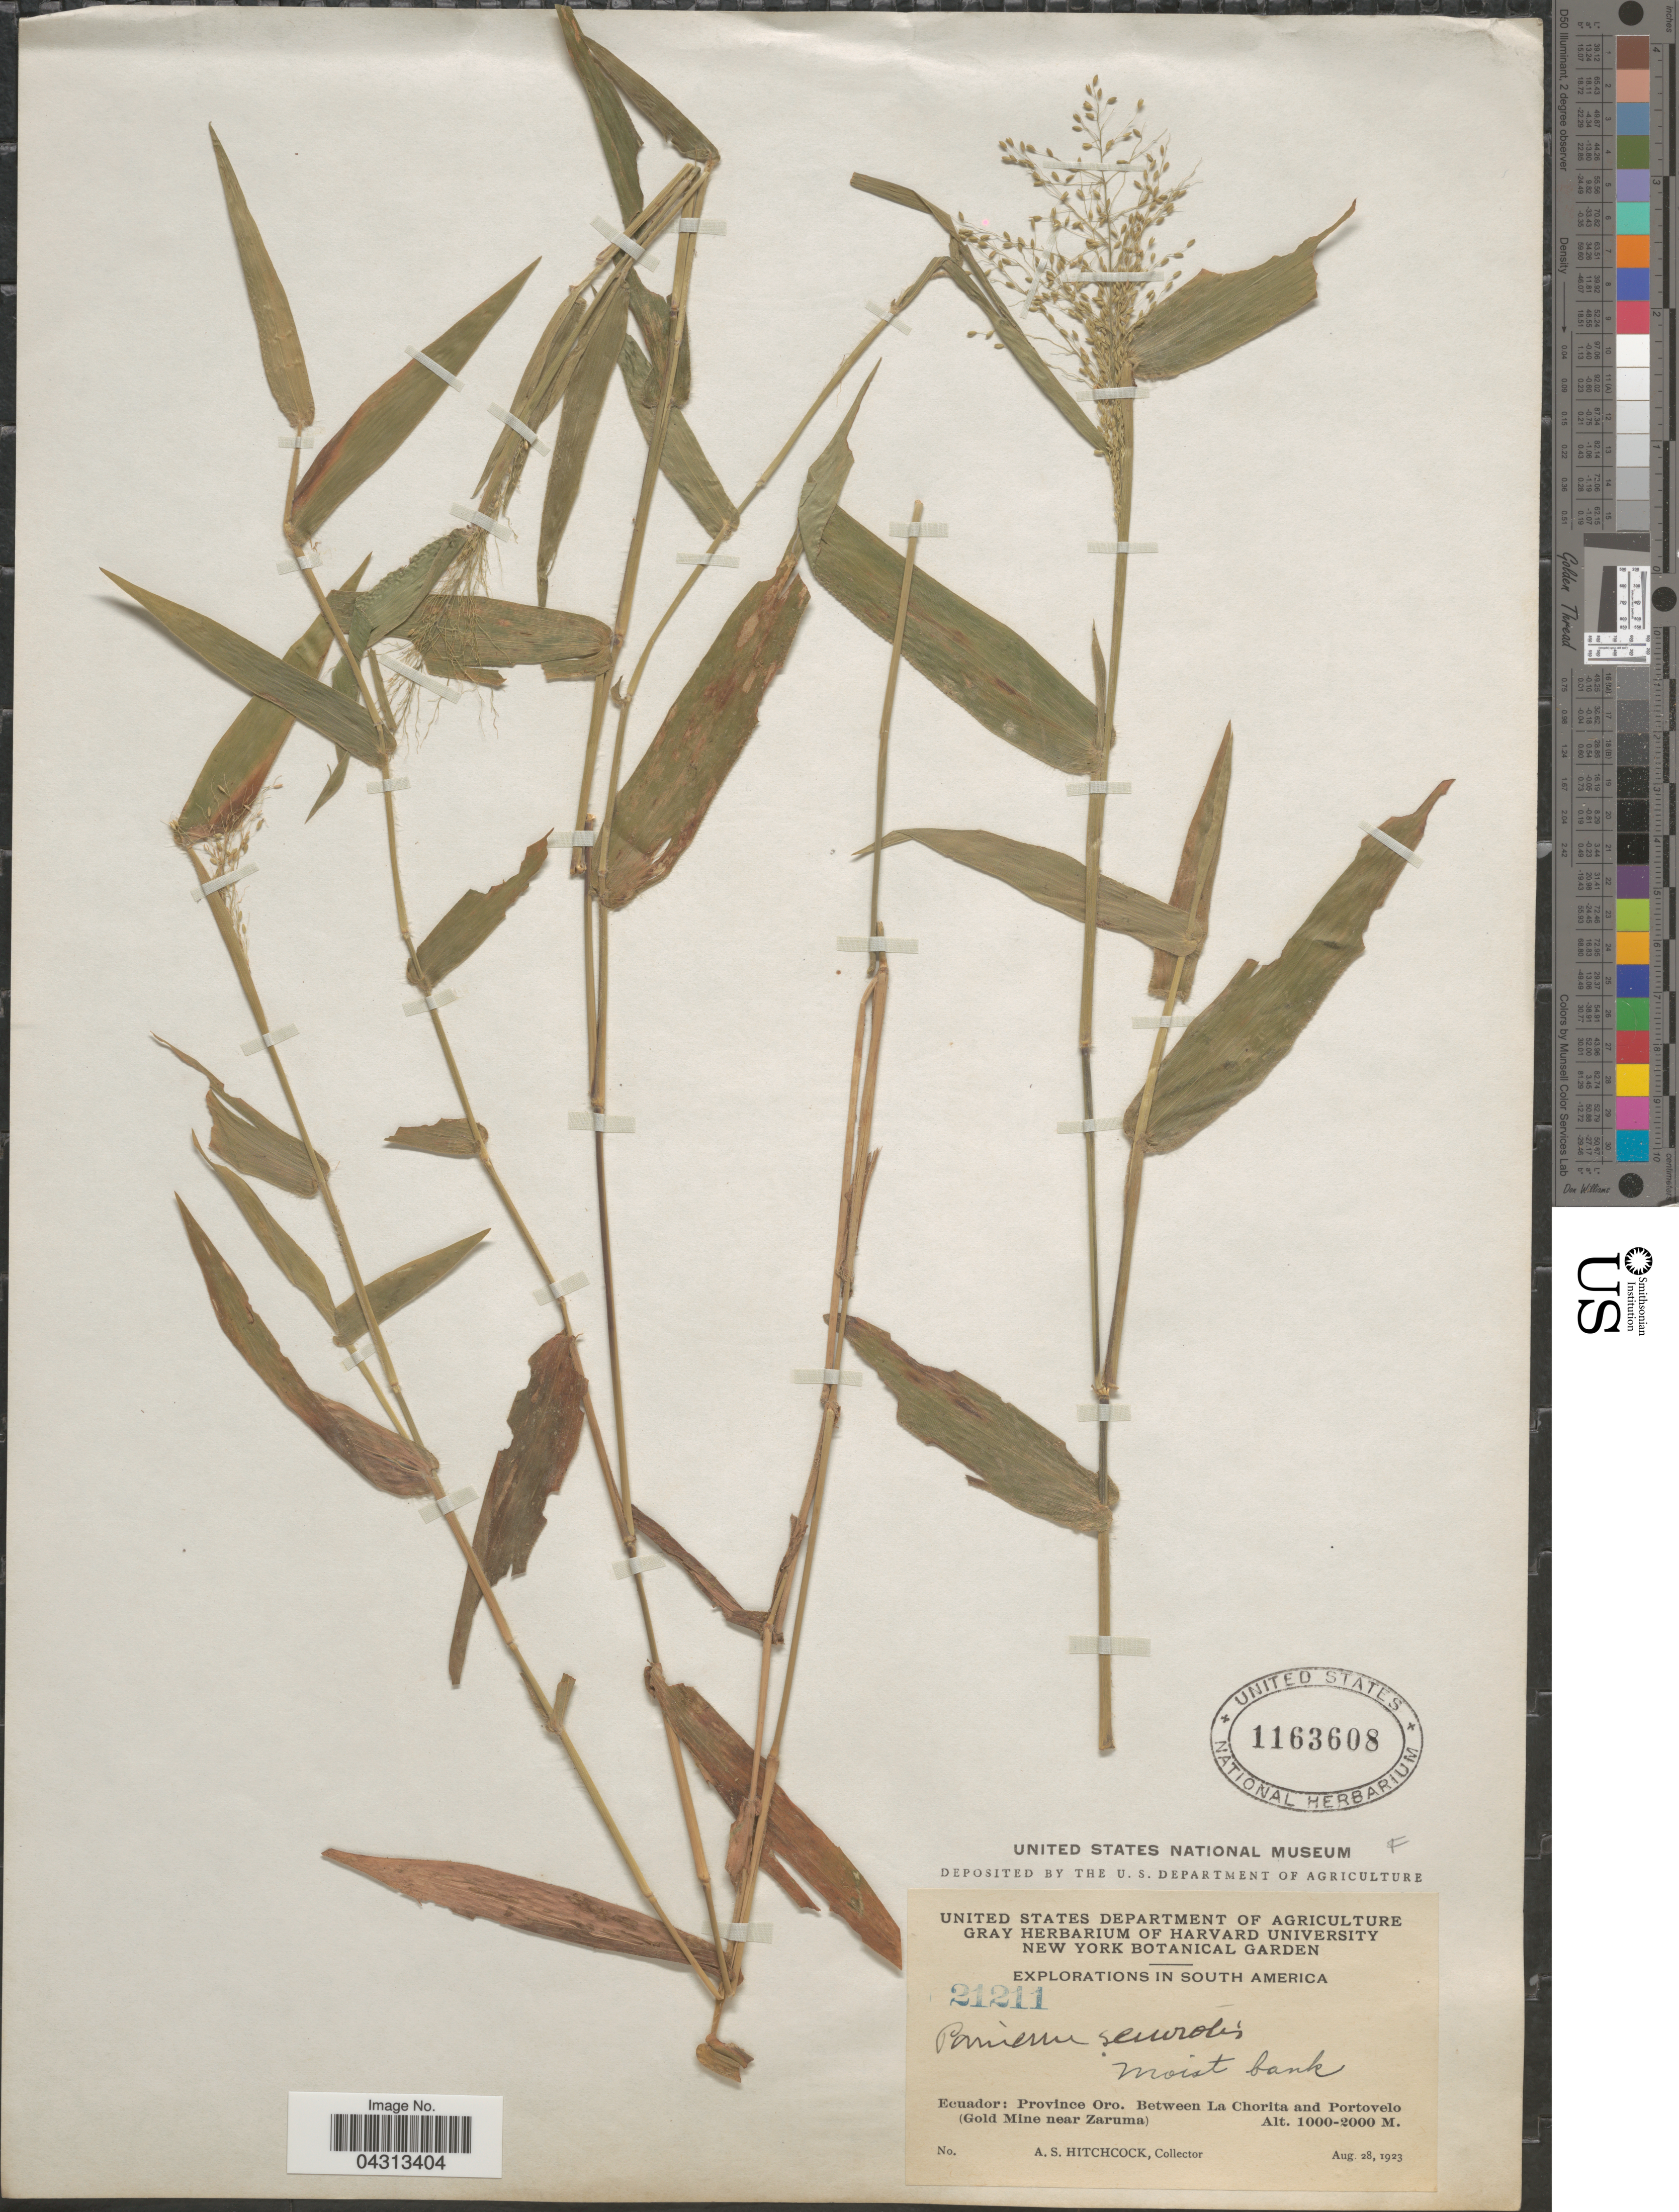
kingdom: Plantae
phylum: Tracheophyta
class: Liliopsida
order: Poales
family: Poaceae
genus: Dichanthelium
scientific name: Dichanthelium viscidellum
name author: (Scribn.) Gould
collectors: A. S. Hitchcock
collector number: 21211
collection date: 1923-08-28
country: Ecuador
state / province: El Oro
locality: Explorations in South America. Province Oro. Between La Chorita and Portovelo (Gold Mine near Zaruma).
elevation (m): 1000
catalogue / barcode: US 1163608